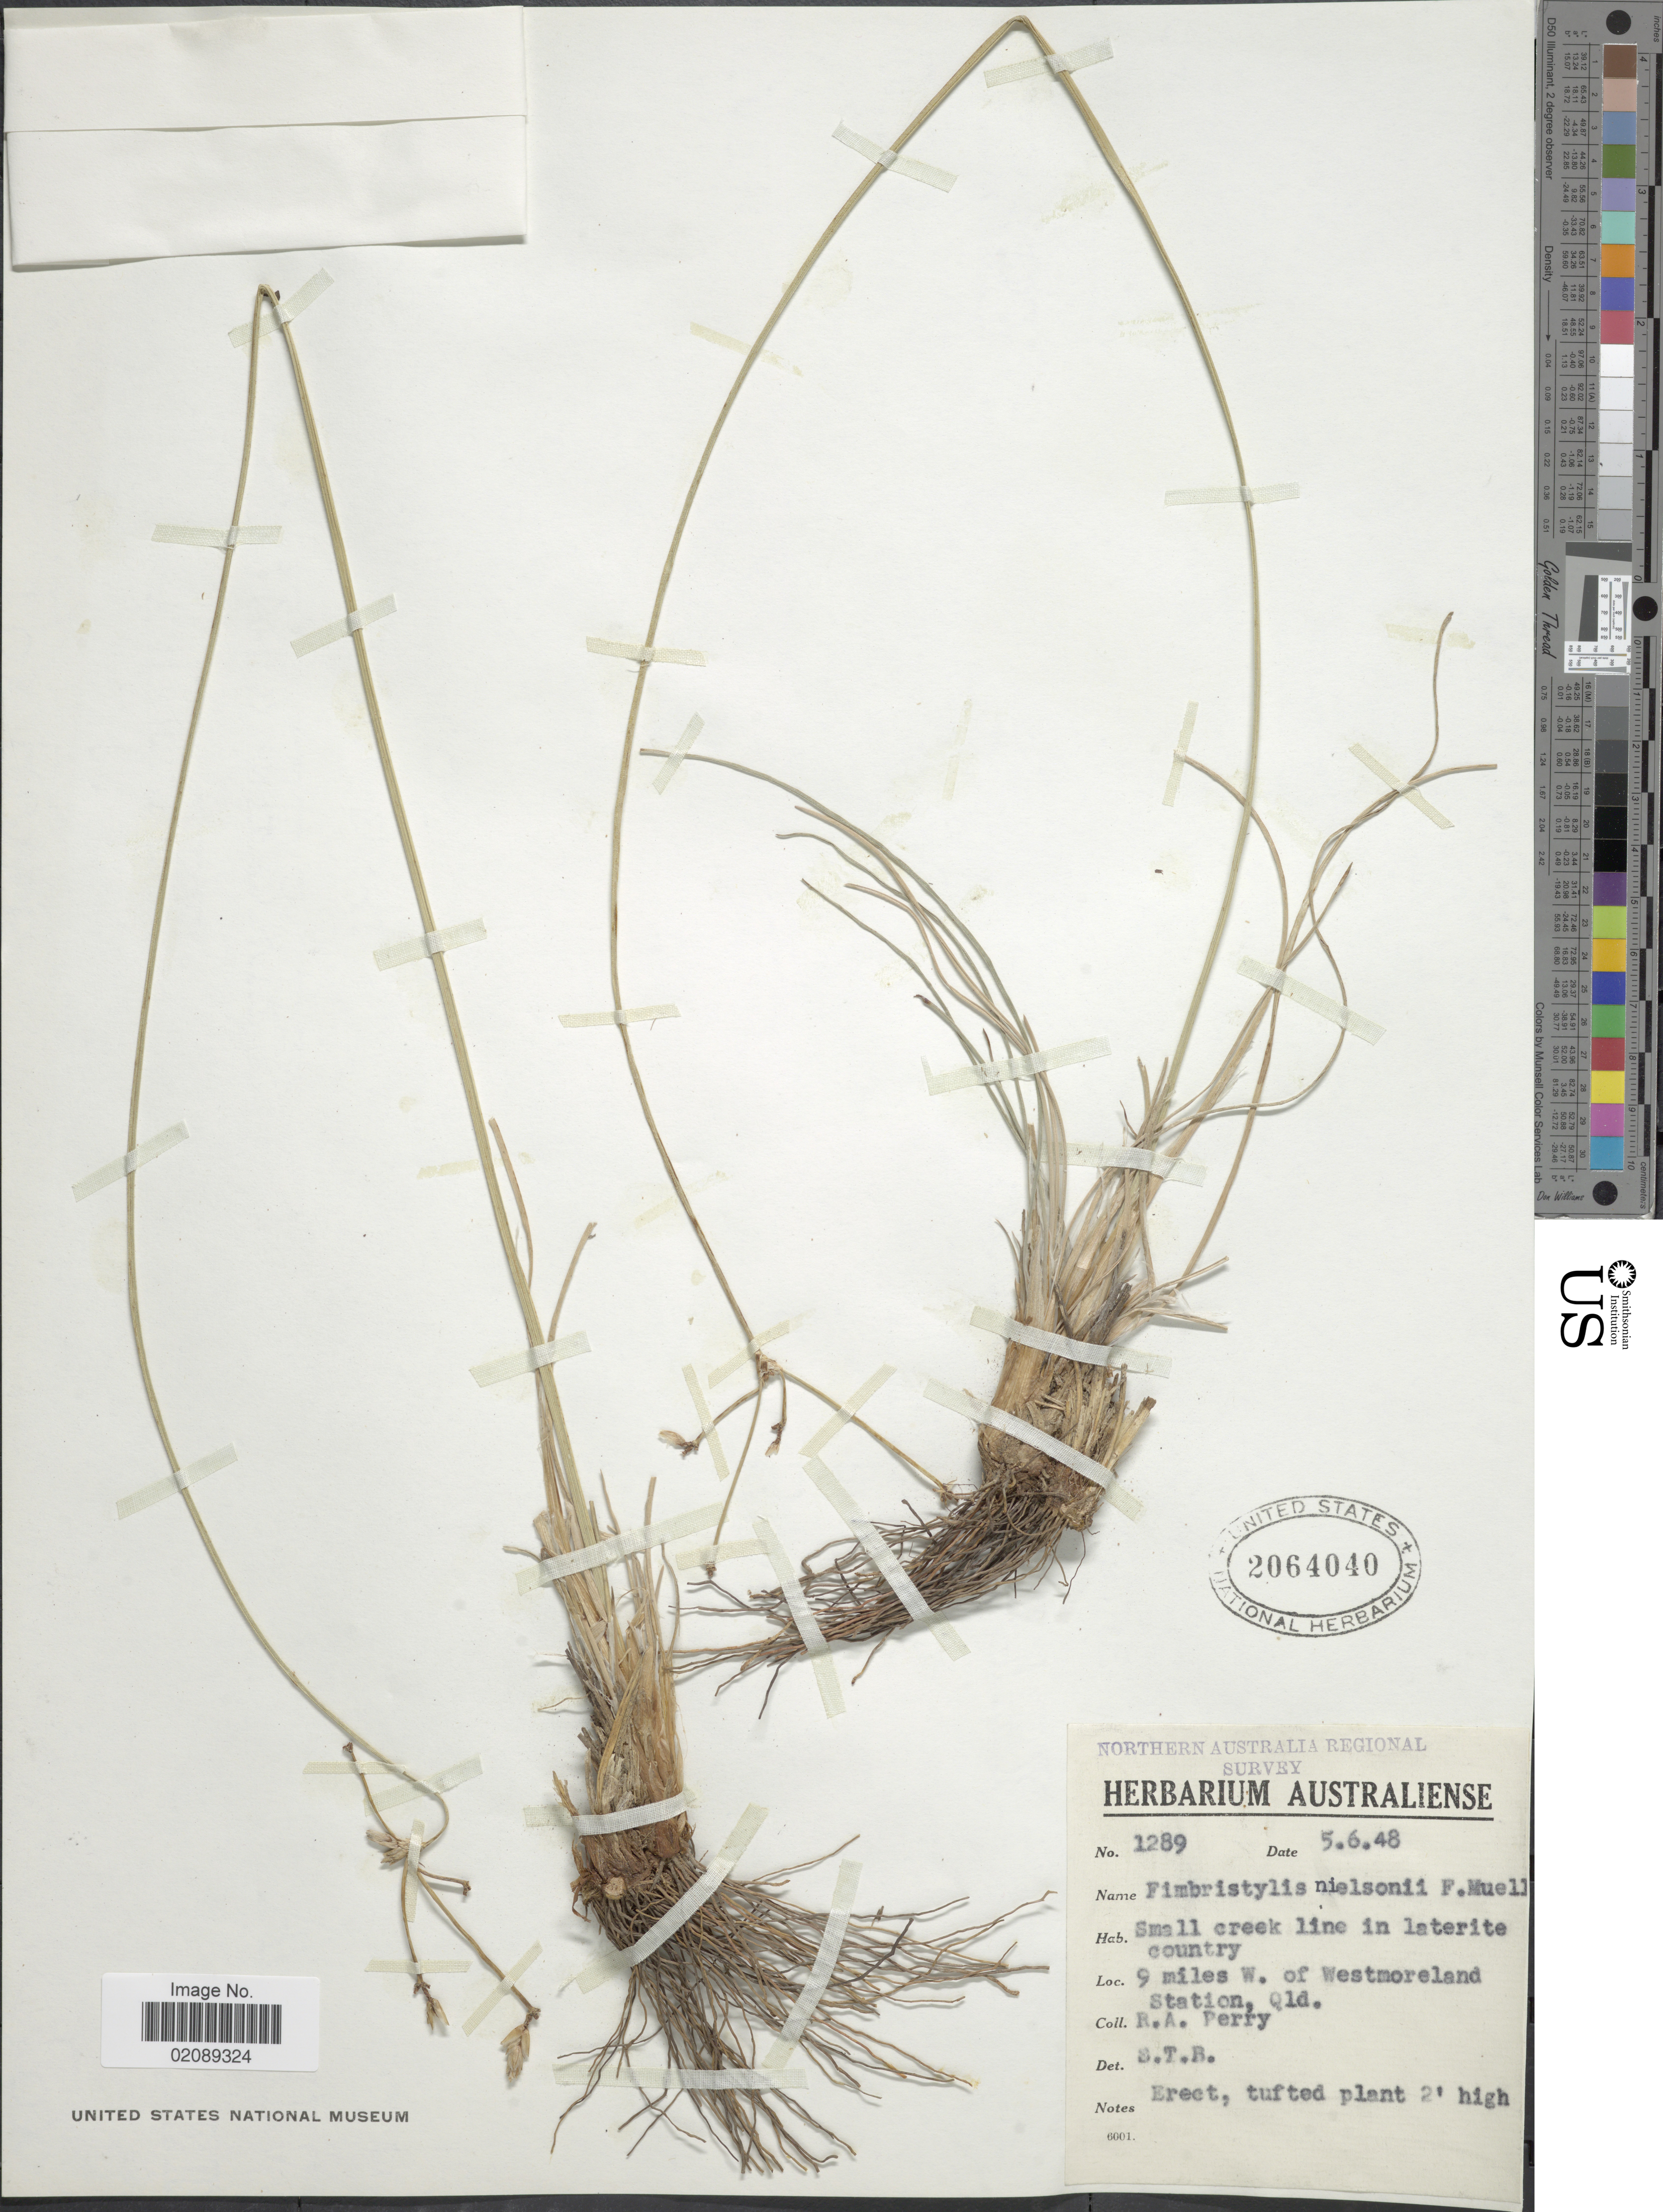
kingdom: Plantae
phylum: Tracheophyta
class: Liliopsida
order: Poales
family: Cyperaceae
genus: Fimbristylis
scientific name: Fimbristylis neilsonii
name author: F. Muell.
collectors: Perry, R. A.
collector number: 1289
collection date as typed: Transcribed d/m/y: 5/6/48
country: Australia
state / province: Queensland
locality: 9 miles W. of Westmoreland Station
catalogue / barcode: US 2064040